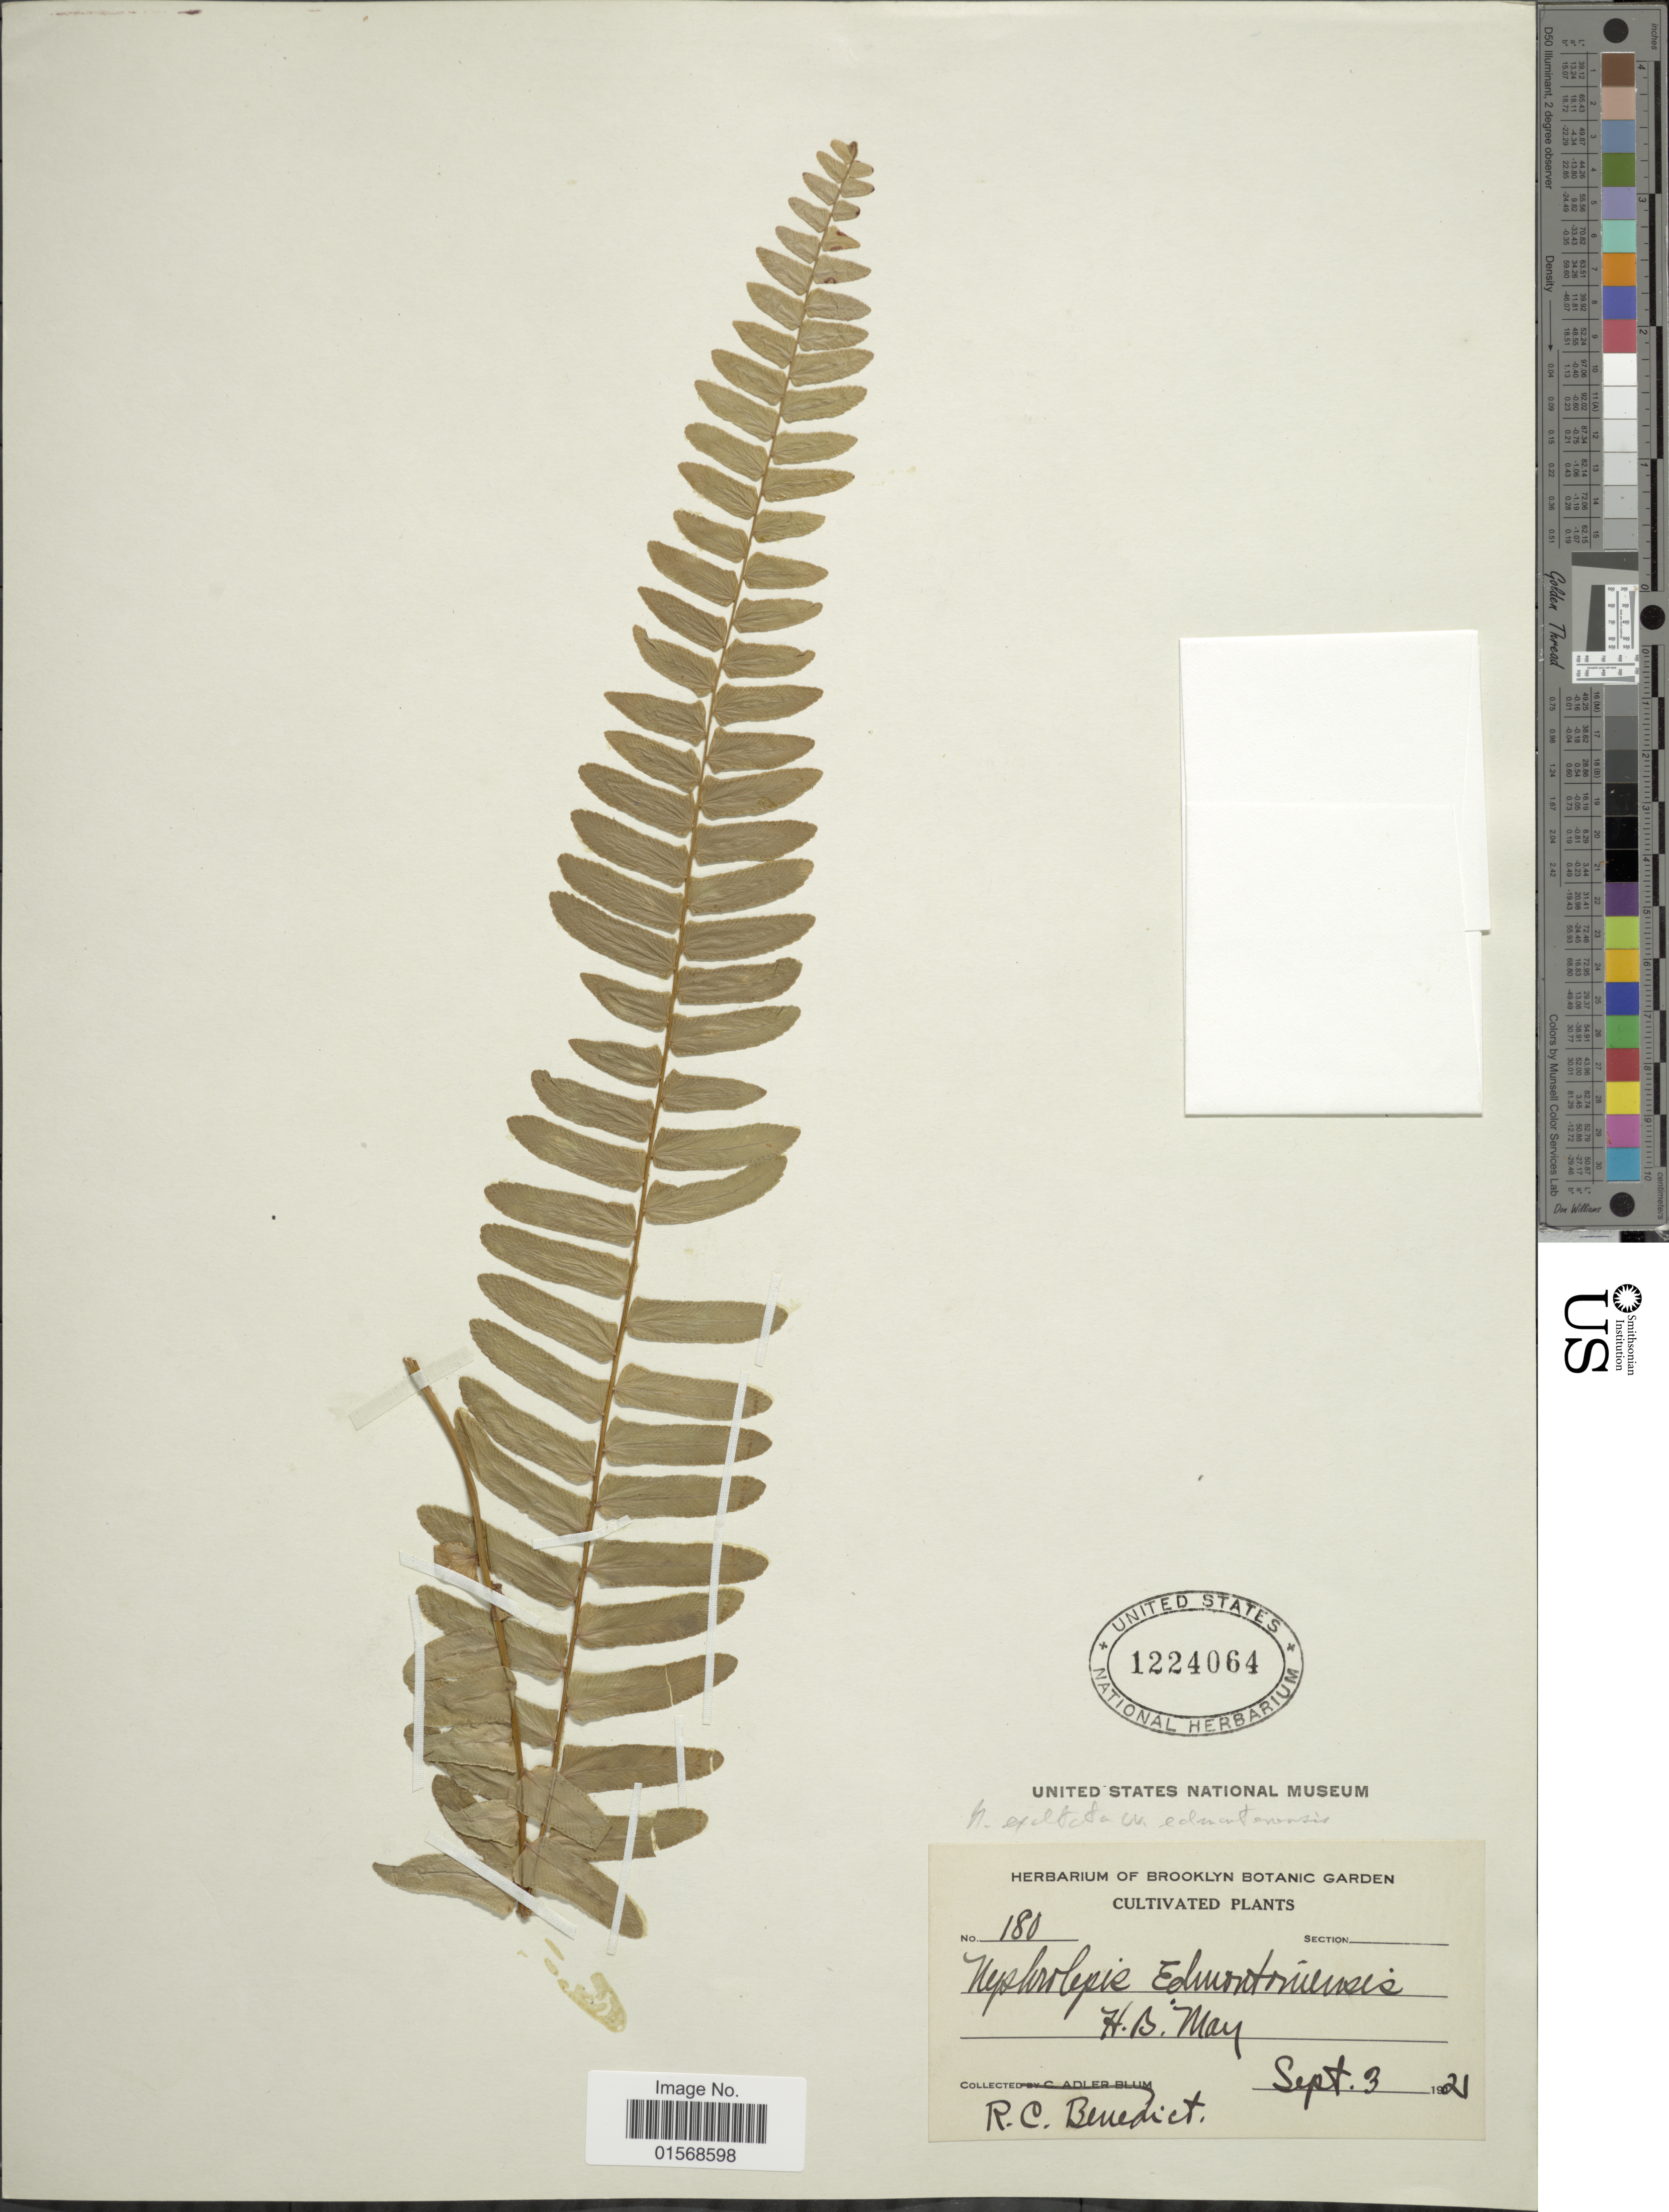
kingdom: Plantae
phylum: Tracheophyta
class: Polypodiopsida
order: Polypodiales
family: Nephrolepidaceae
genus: Nephrolepis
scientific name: Nephrolepis 'Edmontorensis'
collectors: R. C. Benedict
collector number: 180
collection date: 1921-09-03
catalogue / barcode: US 1224064